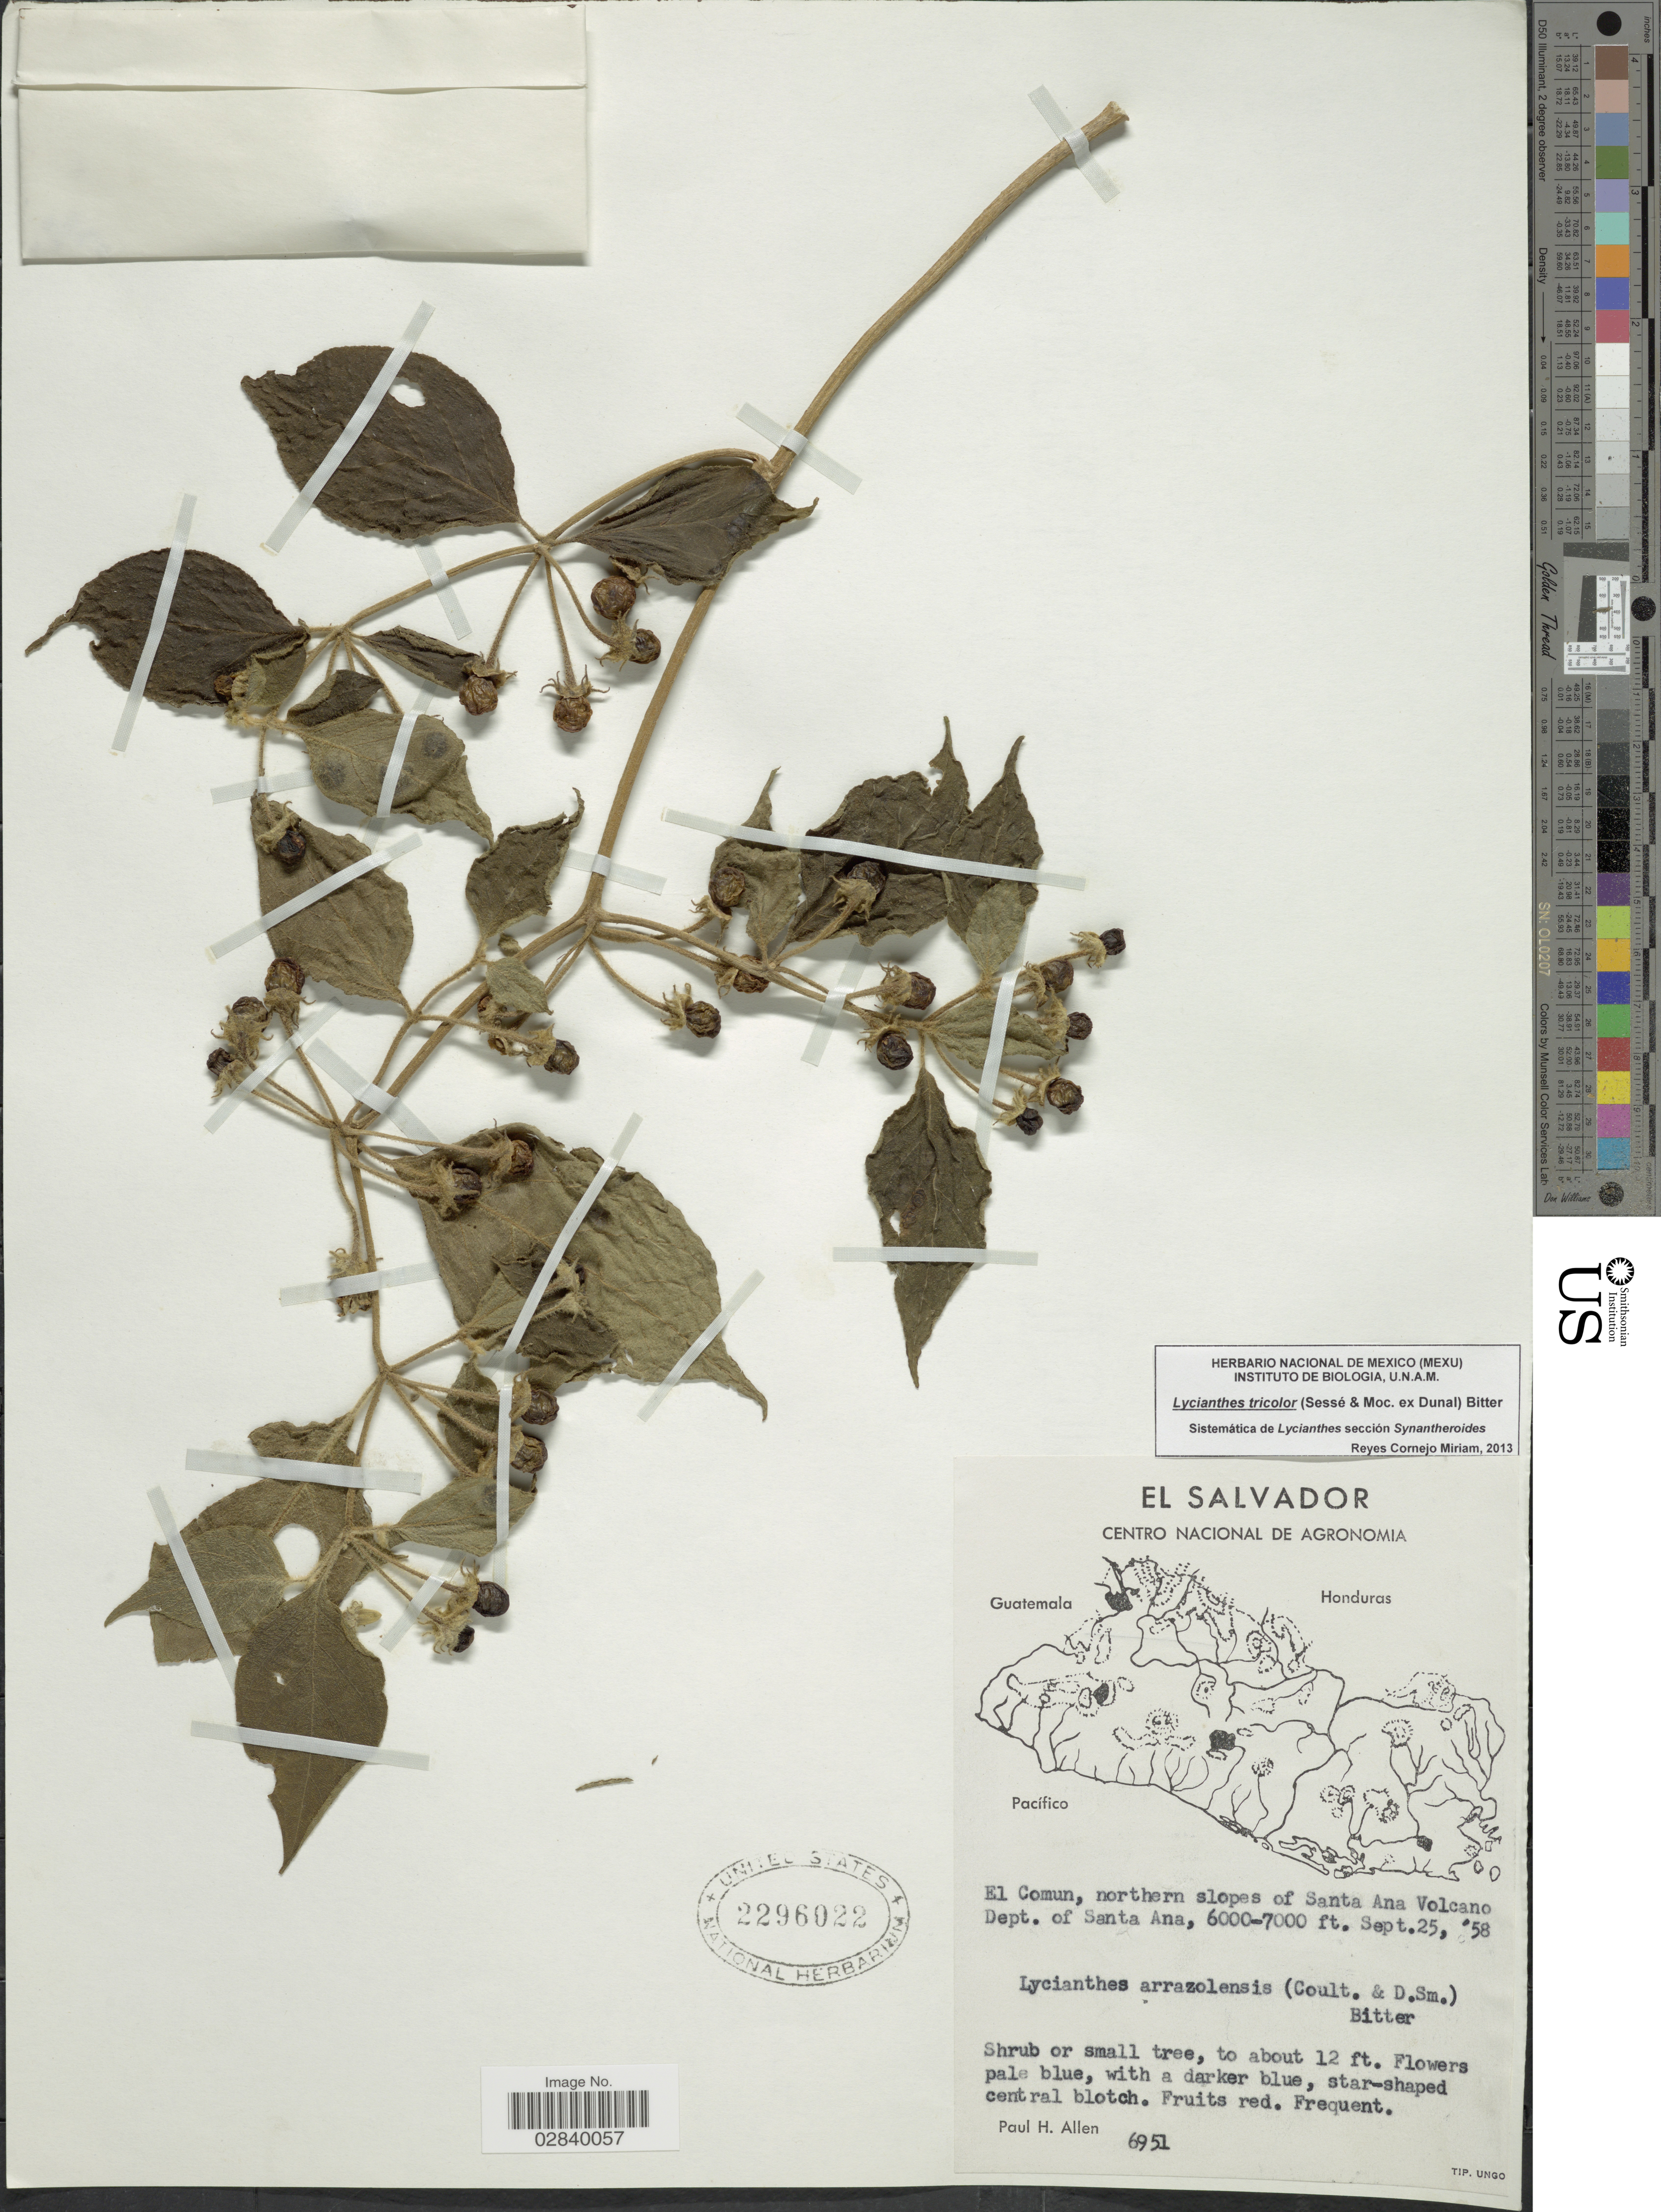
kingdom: Plantae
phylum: Tracheophyta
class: Magnoliopsida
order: Solanales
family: Solanaceae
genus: Lycianthes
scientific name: Lycianthes tricolor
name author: (Dunal) Bitter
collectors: P. H. Allen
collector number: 6951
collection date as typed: Transcribed d/m/y: 25/9/58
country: El Salvador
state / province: Santa Ana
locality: El Comun, northern slopes of Santa Ana Volcano. Dept. of Santa Ana.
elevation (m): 1829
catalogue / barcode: US 2296022